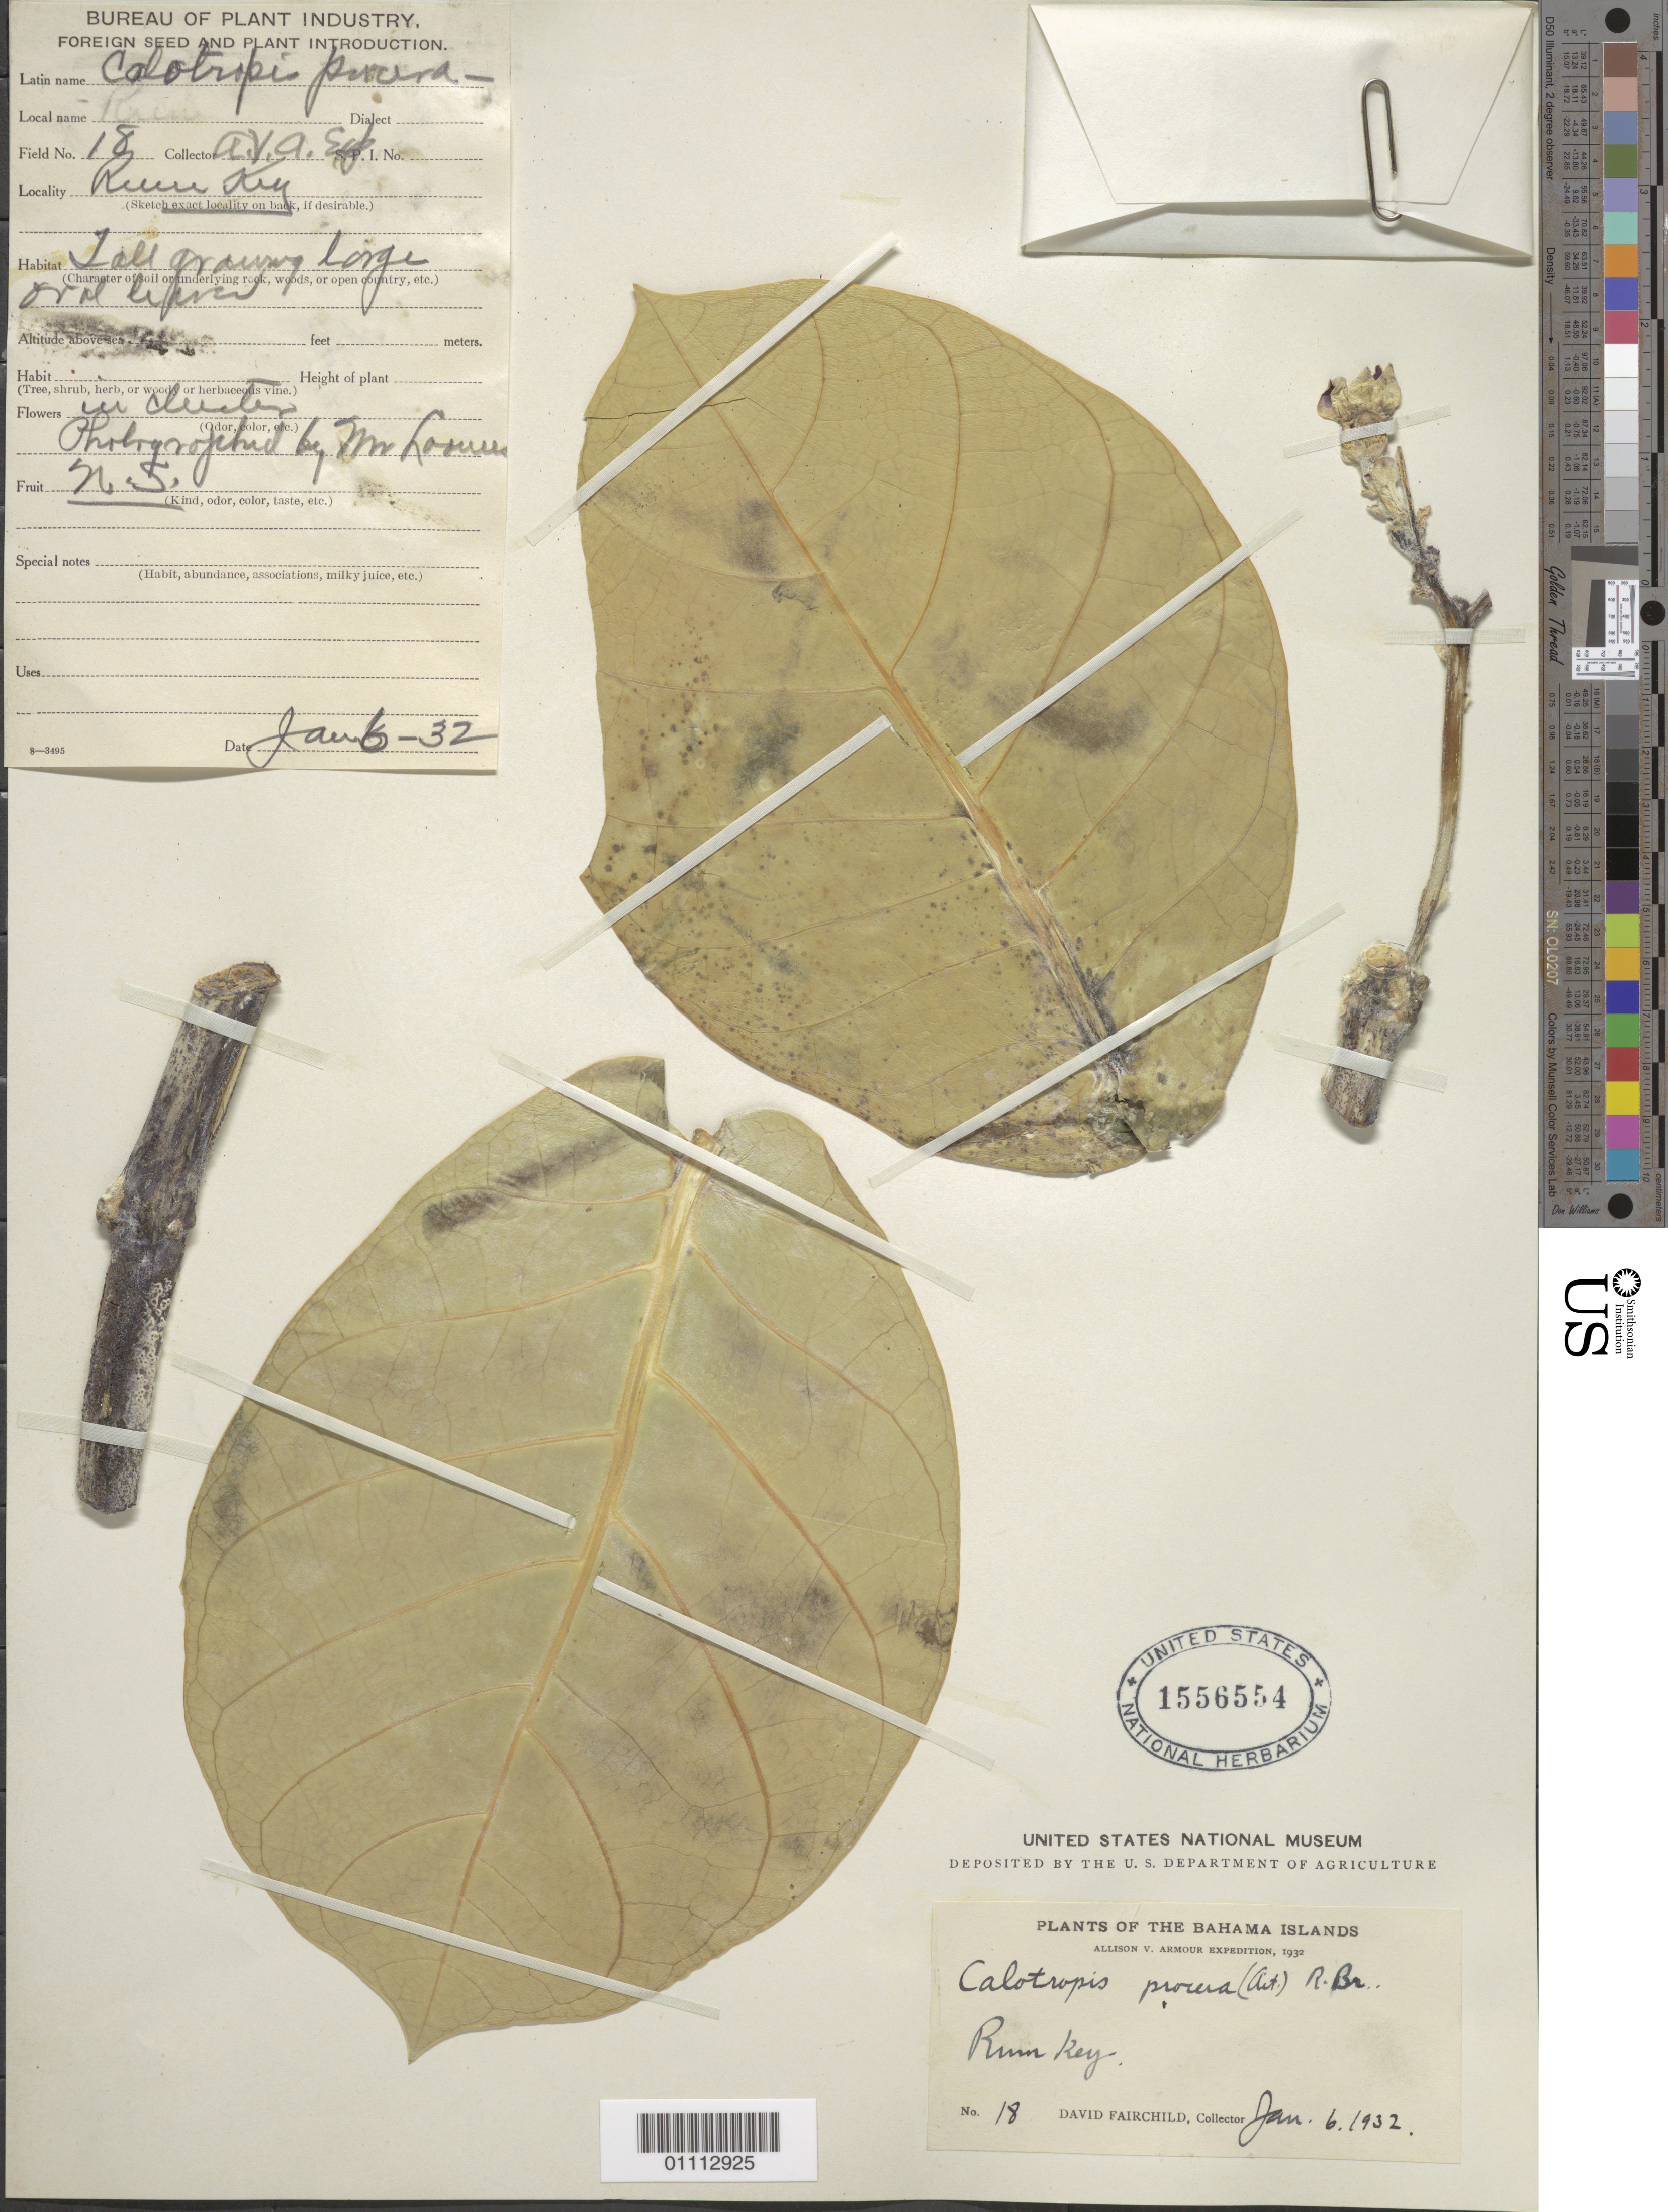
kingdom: Plantae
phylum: Tracheophyta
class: Magnoliopsida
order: Gentianales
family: Apocynaceae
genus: Calotropis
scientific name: Calotropis procera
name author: (Aiton) W.T. Aiton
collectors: D. Fairchild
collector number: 18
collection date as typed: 06 Jan 1932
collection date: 1932-01-06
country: Bahamas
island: Rum Cay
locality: Rum key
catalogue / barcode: US 1556554